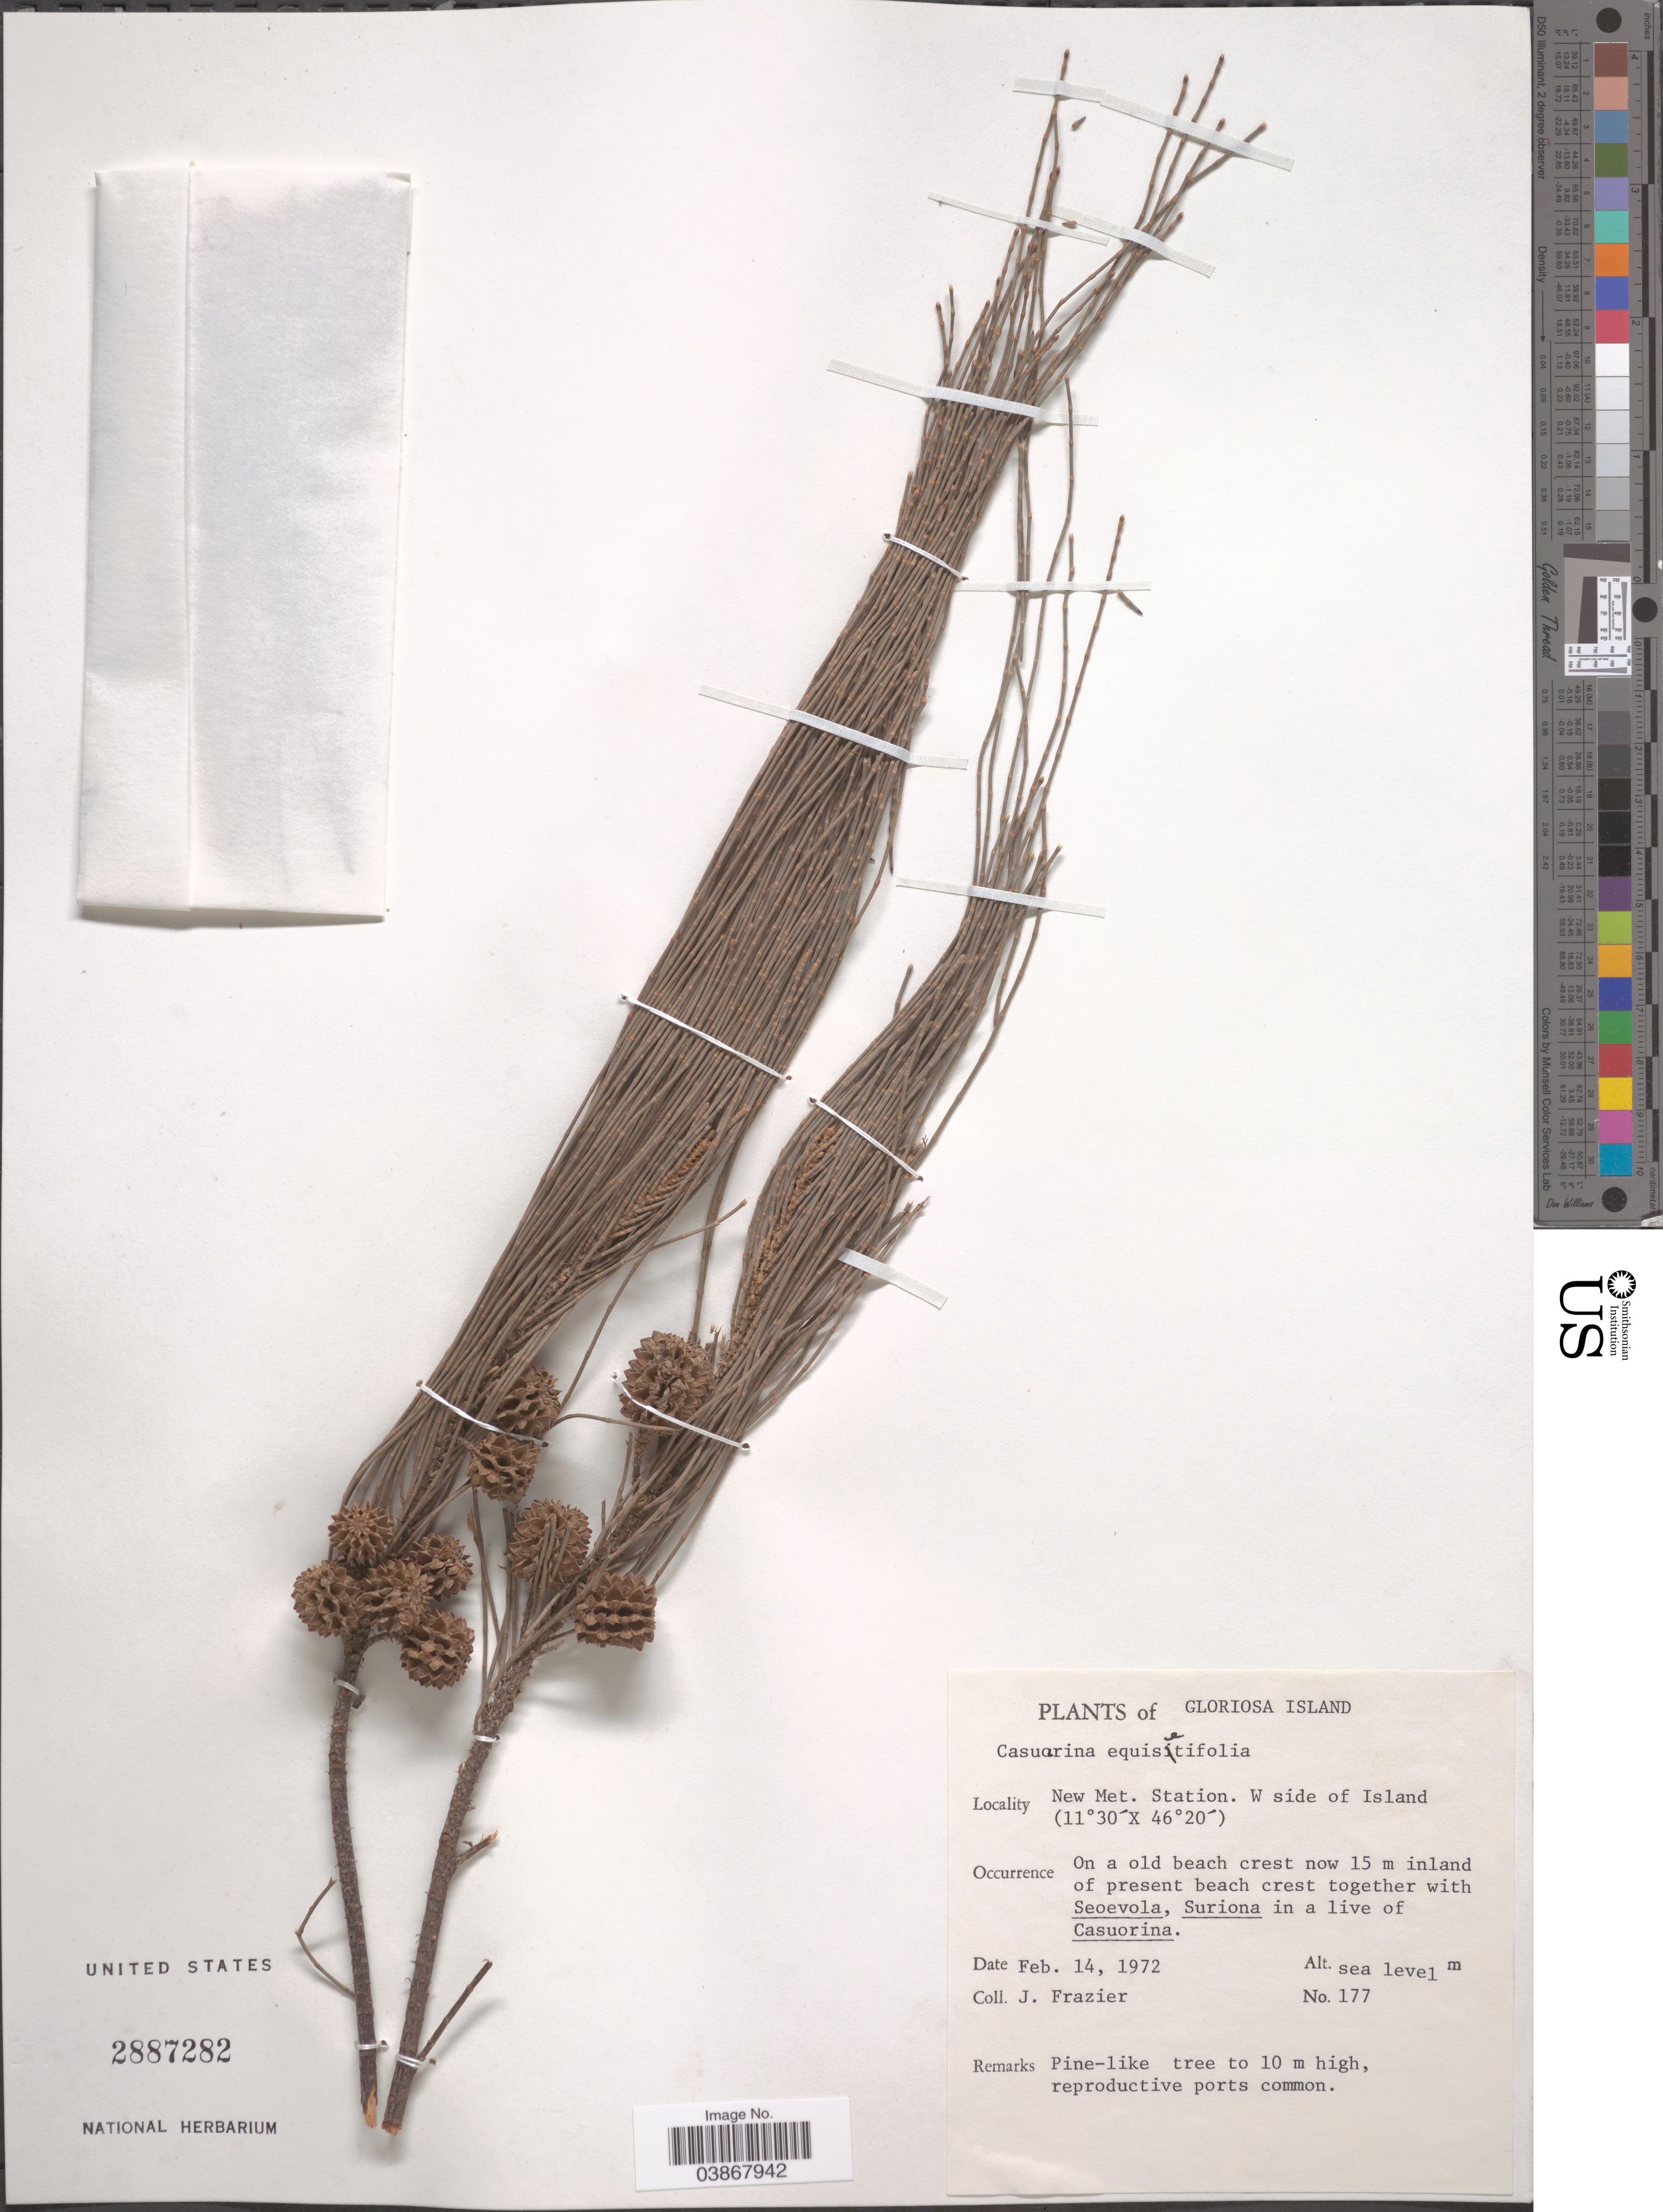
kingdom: Plantae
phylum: Tracheophyta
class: Magnoliopsida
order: Fagales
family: Casuarinaceae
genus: Casuarina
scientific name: Casuarina equisetifolia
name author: L.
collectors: J. Frazier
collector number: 177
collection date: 1972-02-14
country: French Southern Territories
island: Île Glorieuse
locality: Gloriosa Island. New Met. Station. W side of Island. On a old beach crest now 15 m inland of present beach crest.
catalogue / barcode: US 2887282